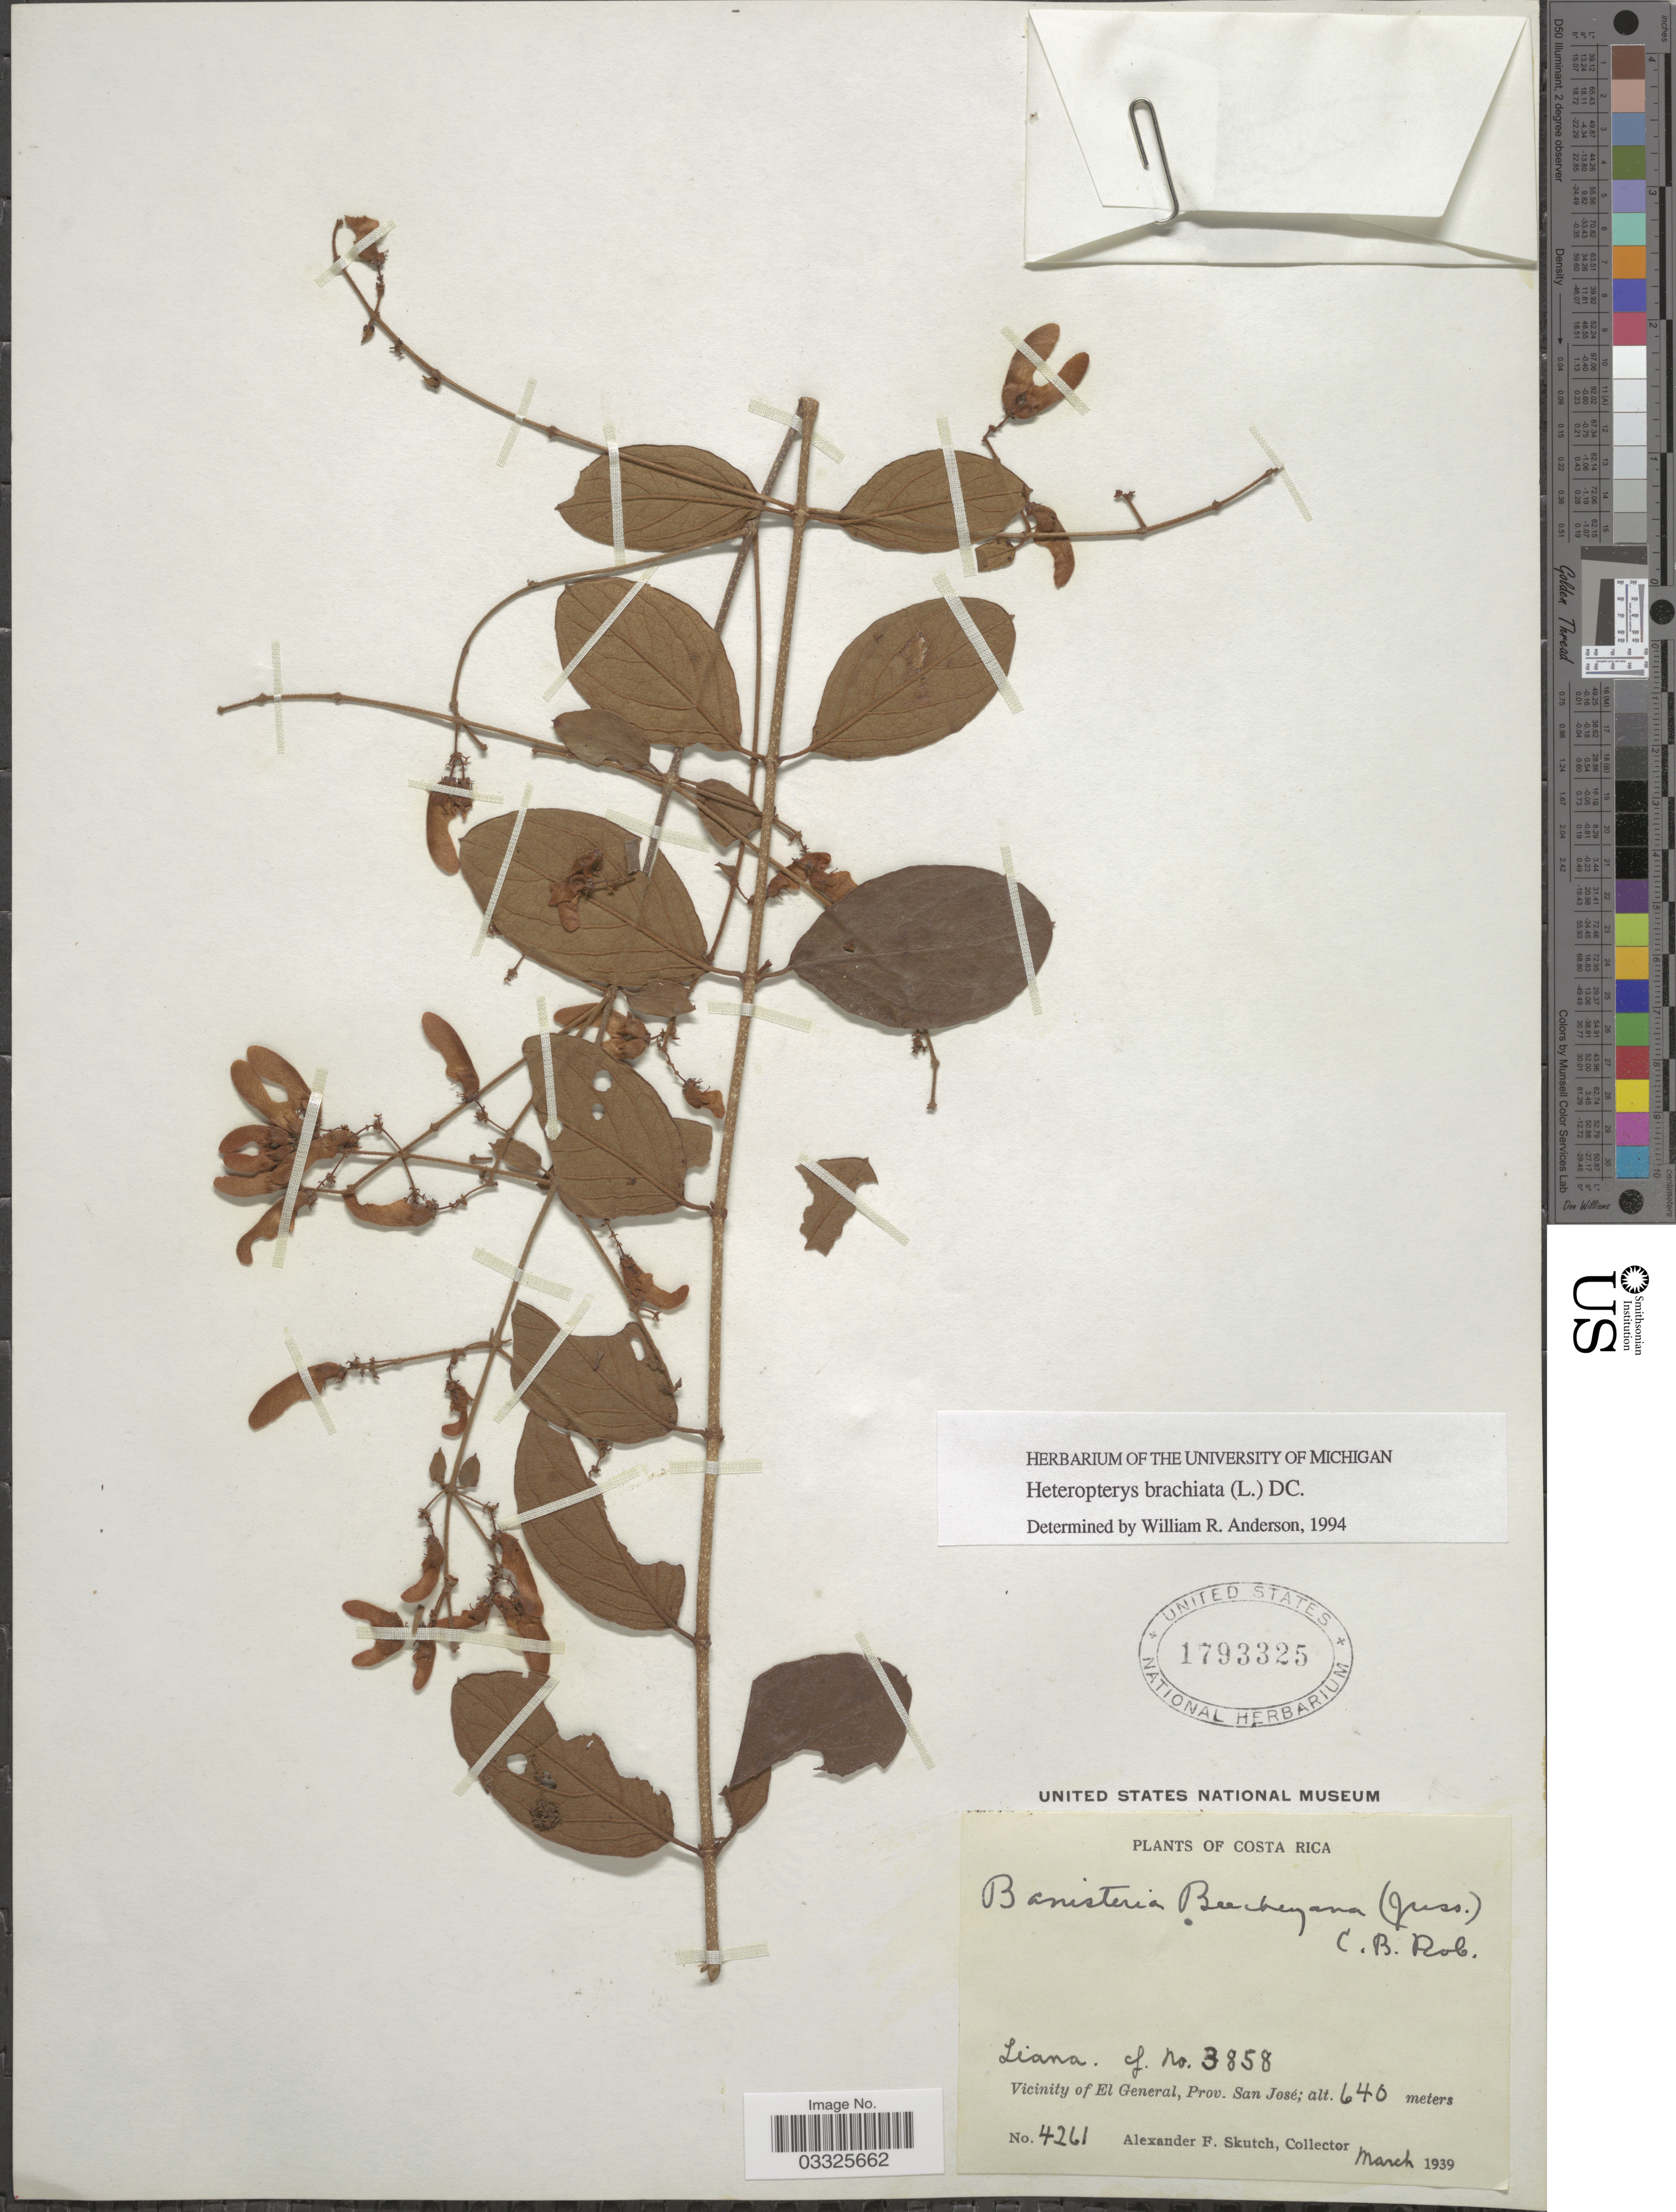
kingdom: Plantae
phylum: Tracheophyta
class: Magnoliopsida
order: Malpighiales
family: Malpighiaceae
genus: Heteropterys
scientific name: Heteropterys brachiata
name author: (L.) DC.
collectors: A. F. Skutch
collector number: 4261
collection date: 1939-03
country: Costa Rica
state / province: San José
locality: Vicinity of El General.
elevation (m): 640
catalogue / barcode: US 1793325